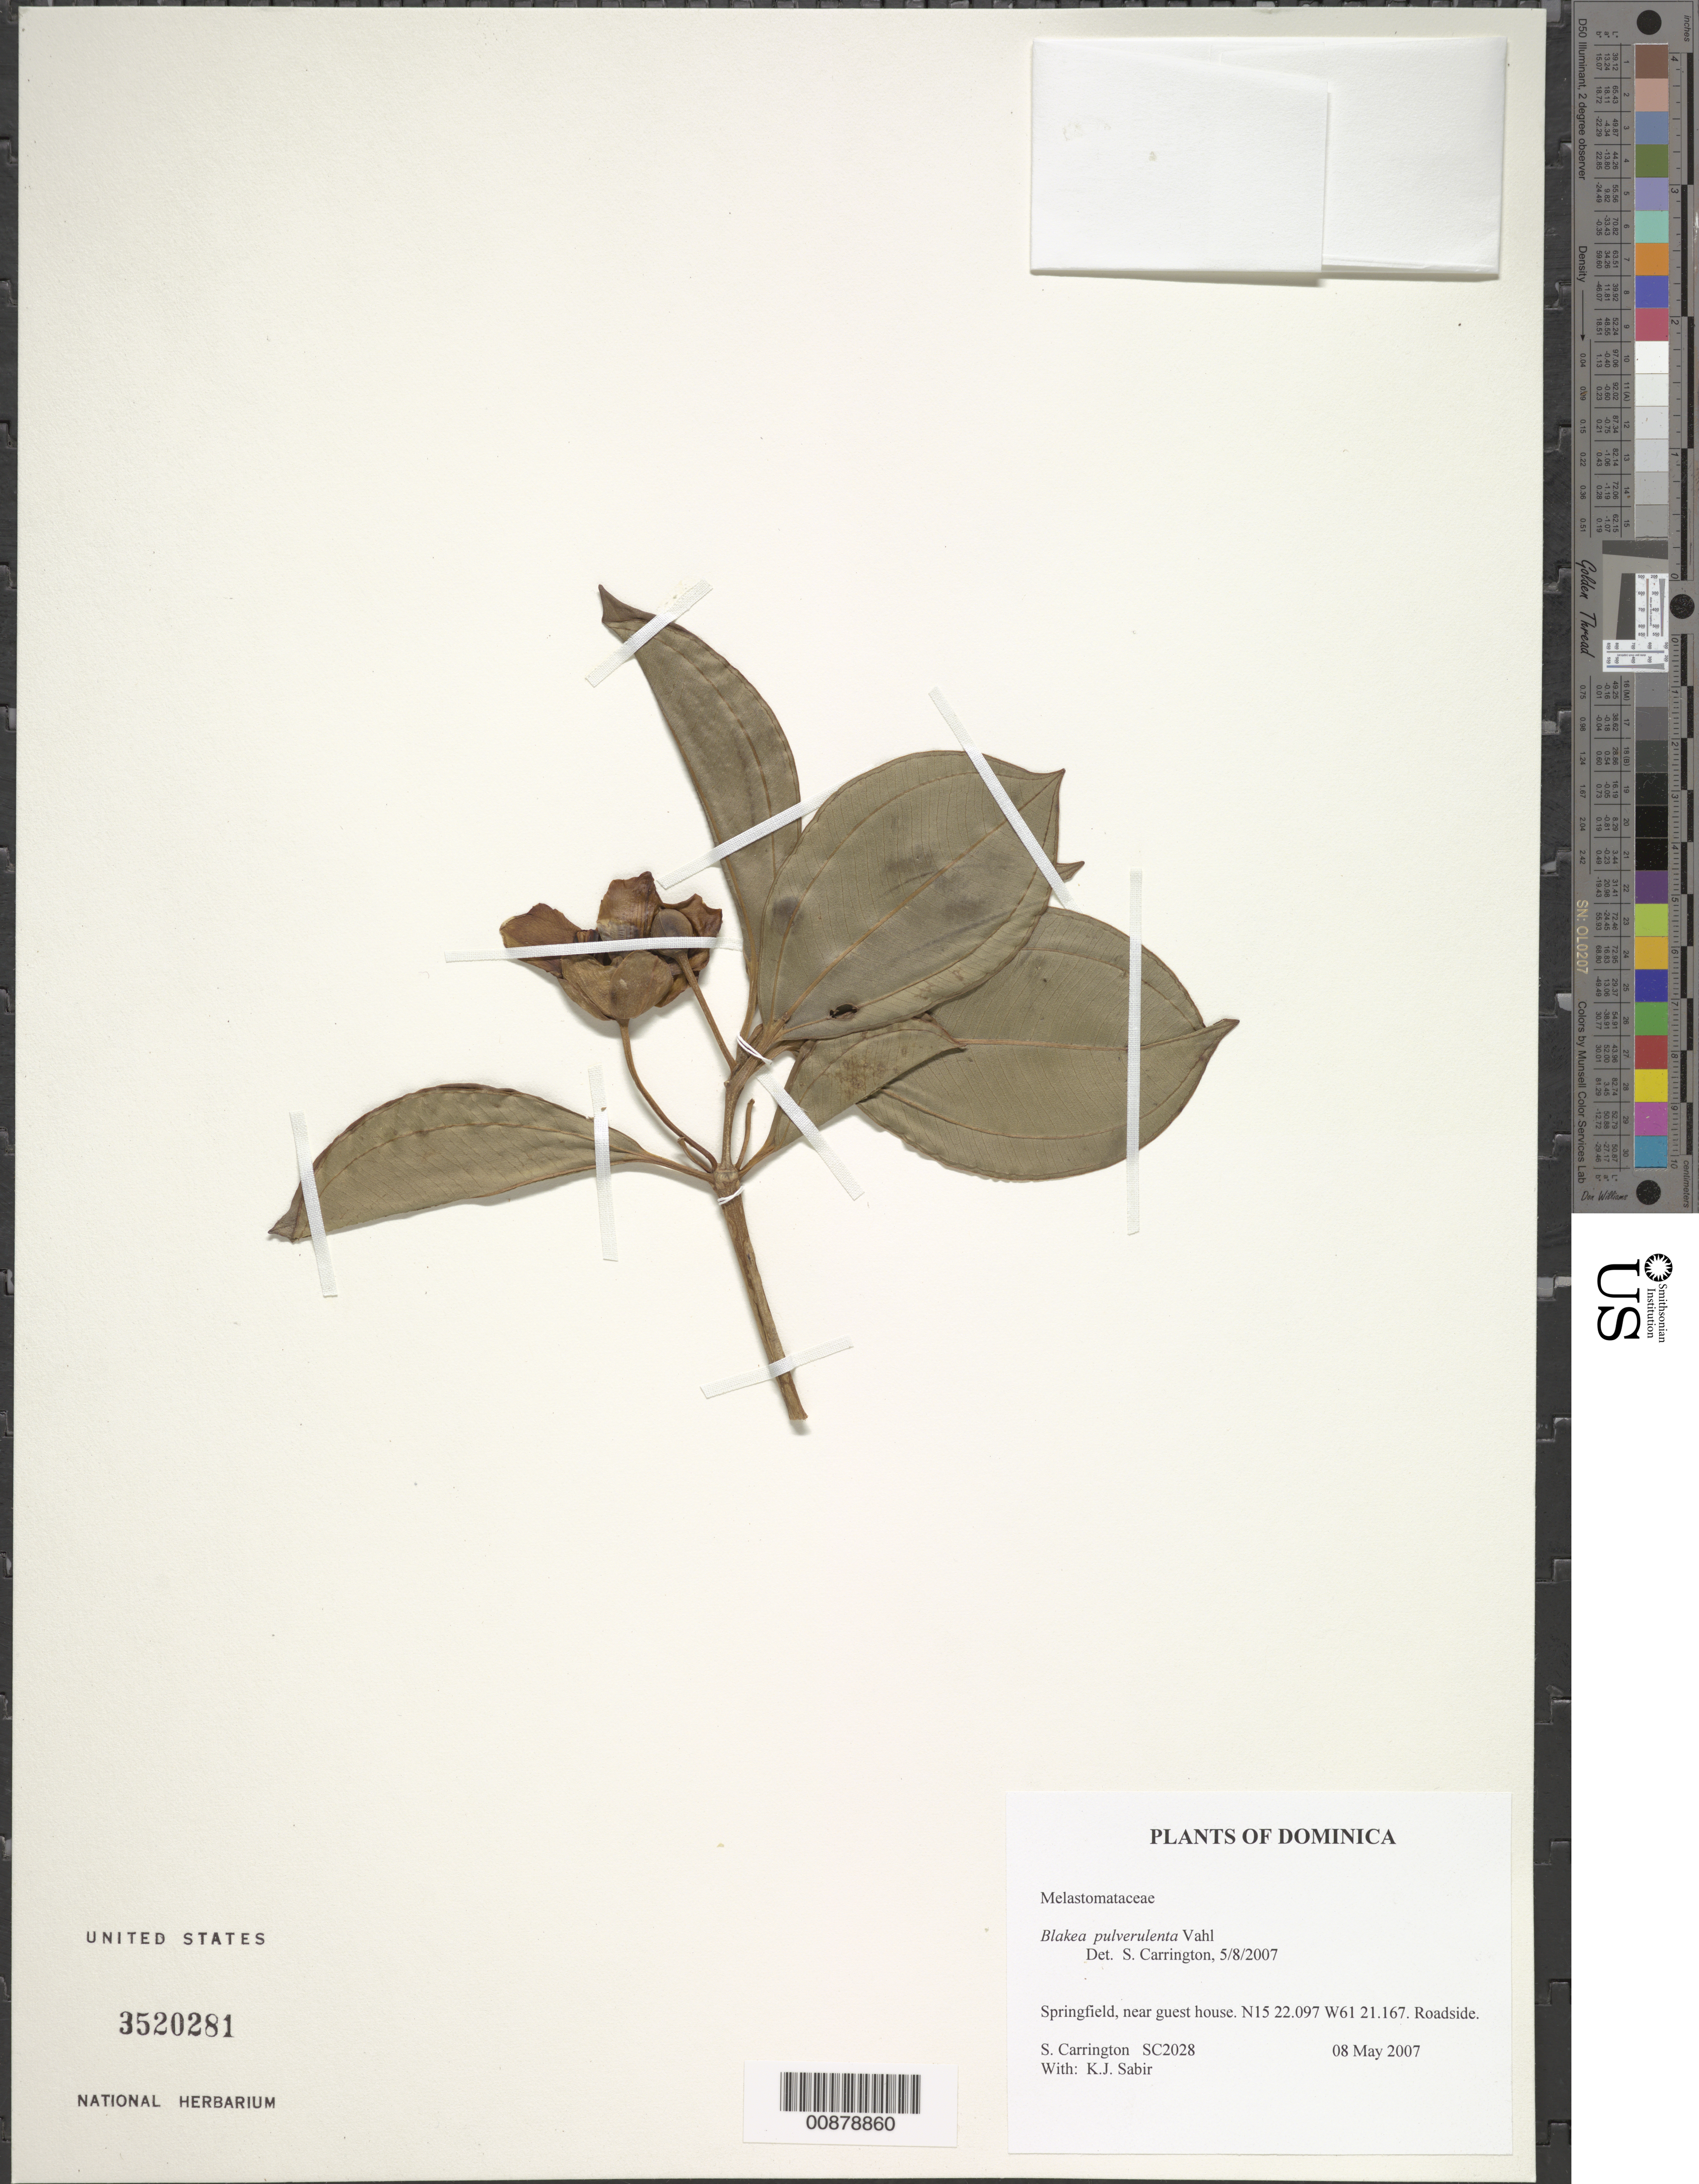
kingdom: Plantae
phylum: Tracheophyta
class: Magnoliopsida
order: Myrtales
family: Melastomataceae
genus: Blakea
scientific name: Blakea pulverulenta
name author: Vahl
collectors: C. M. S. Carrington & K. Sabir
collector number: SC 2028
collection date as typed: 08 May 2007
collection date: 2007-05-08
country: Dominica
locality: Springfield, near guest house.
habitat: Roadside.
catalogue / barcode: US 3520281